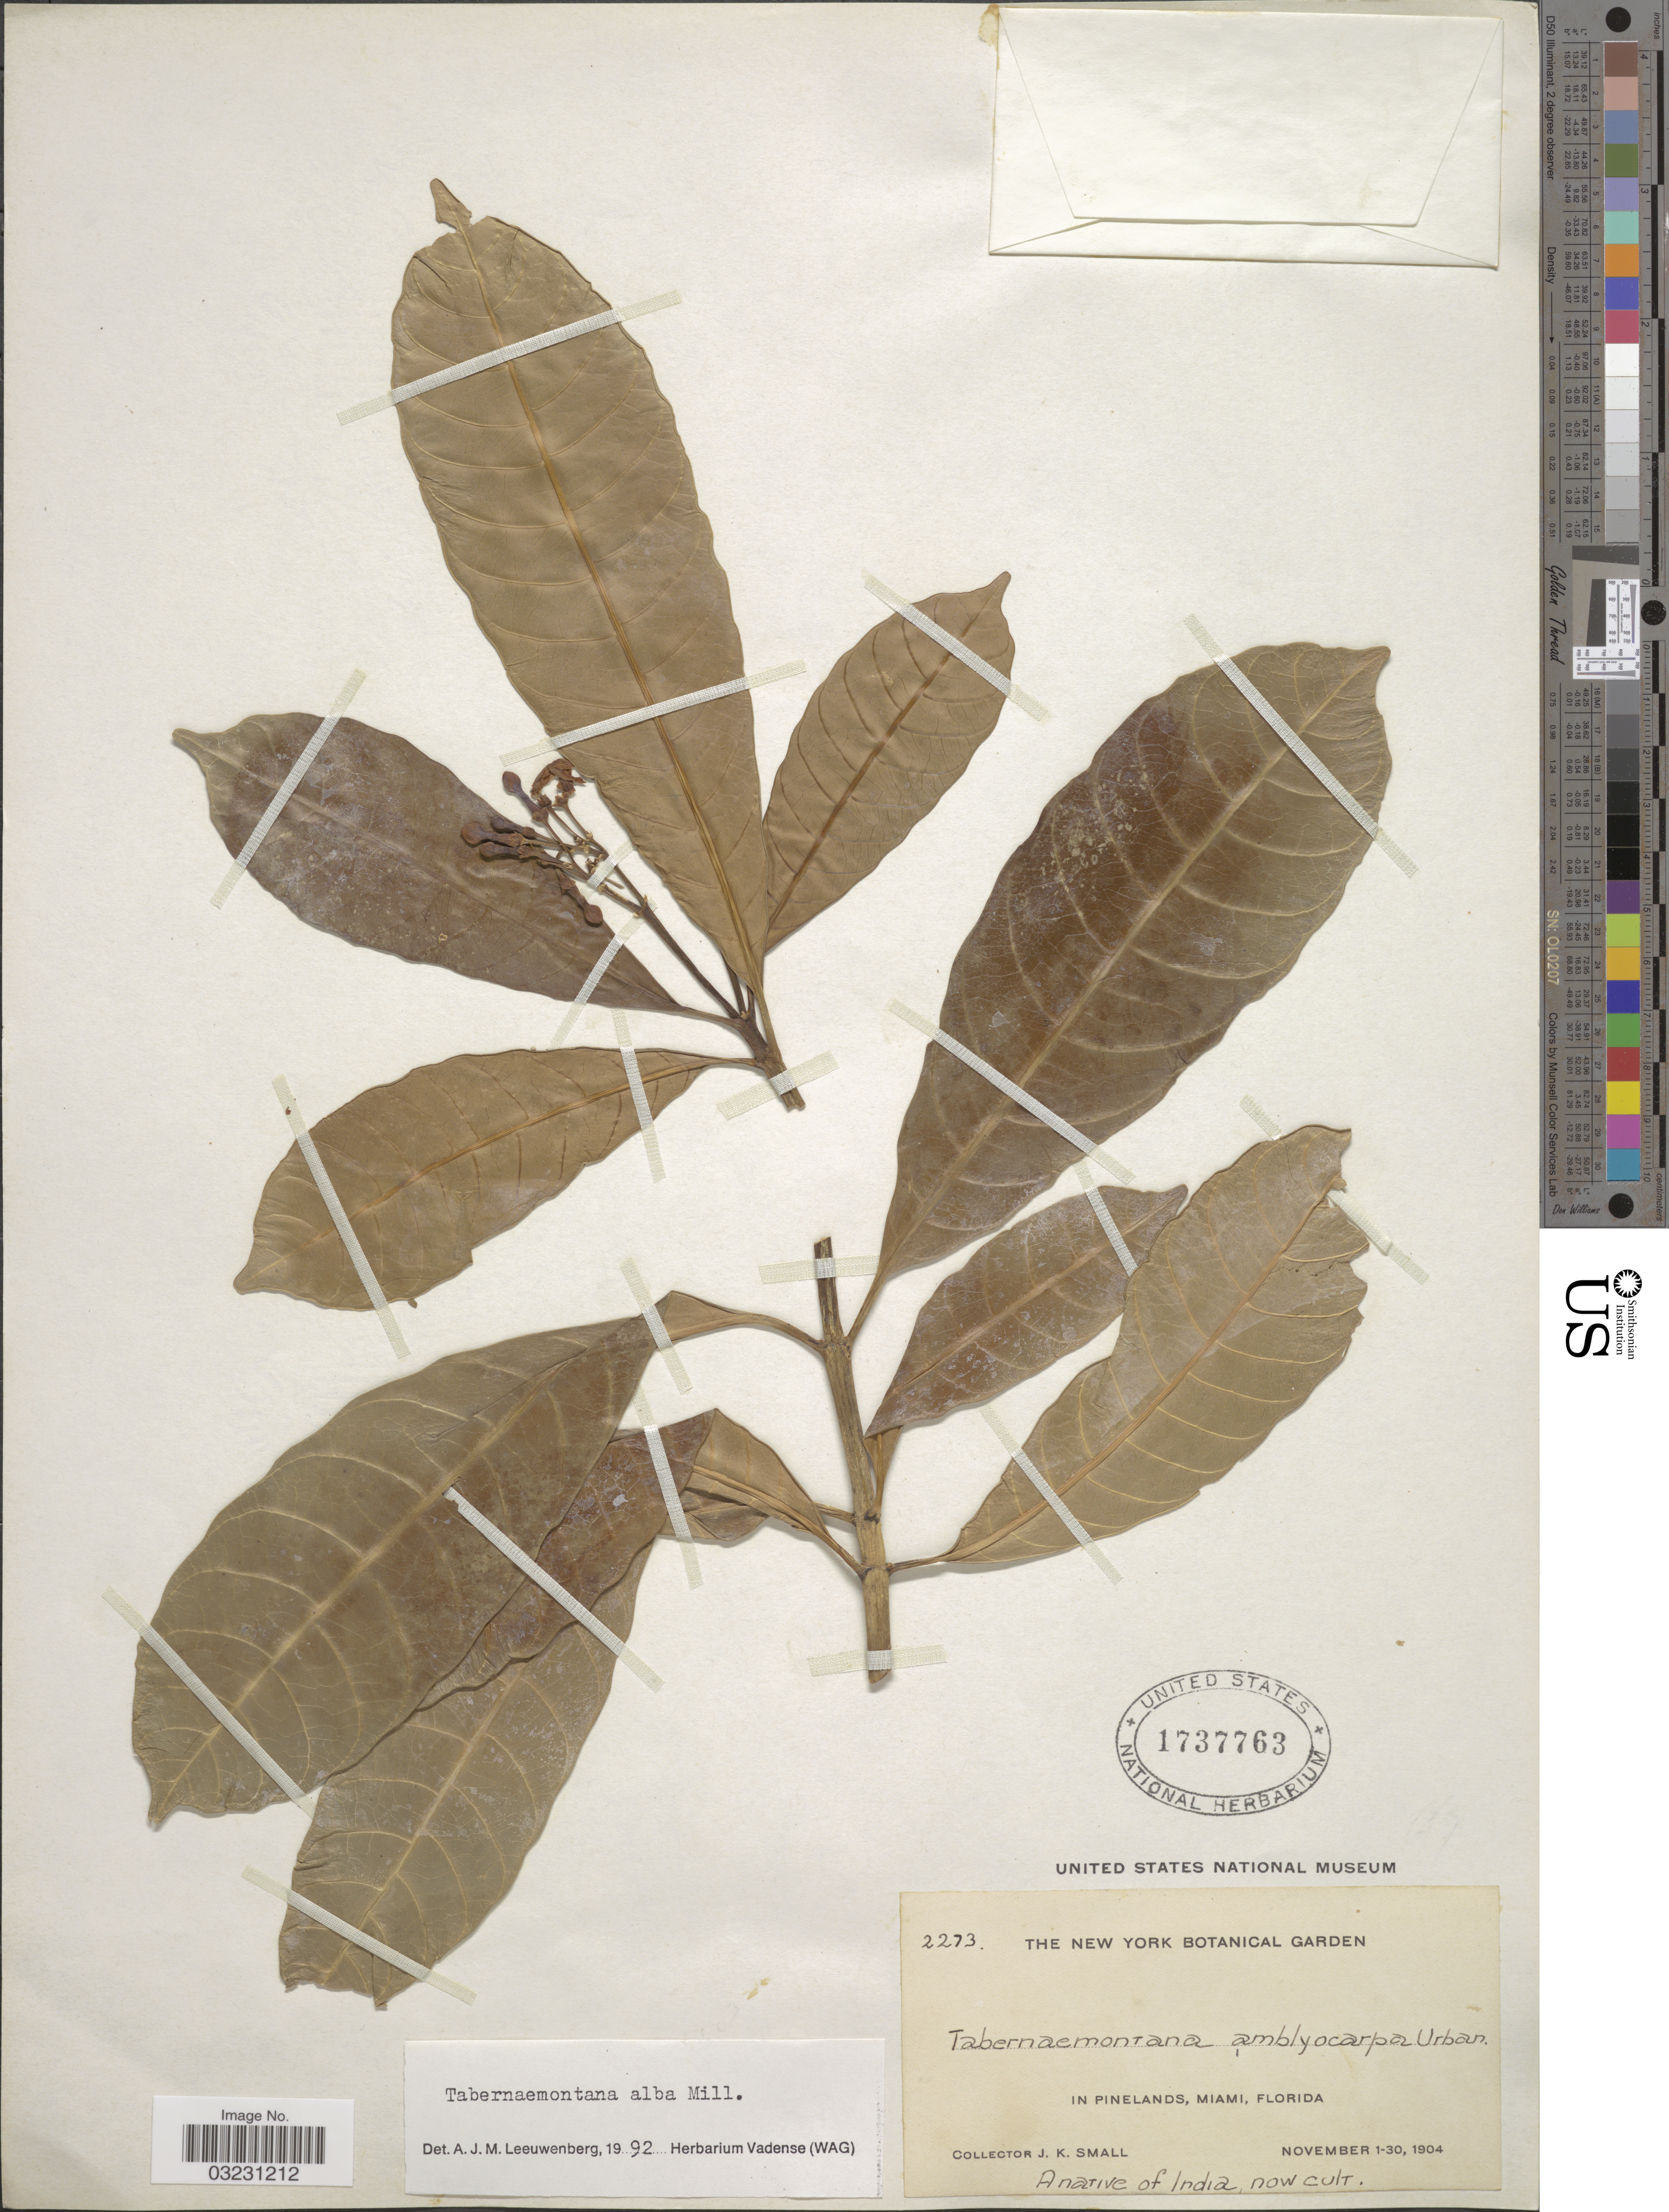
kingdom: Plantae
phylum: Tracheophyta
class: Magnoliopsida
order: Gentianales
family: Apocynaceae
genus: Tabernaemontana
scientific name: Tabernaemontana alba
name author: Mill.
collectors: J. K. Small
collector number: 2273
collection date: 1904-11-01/1904-11-30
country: United States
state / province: Florida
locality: In pinelands, Miami.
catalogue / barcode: US 1737763